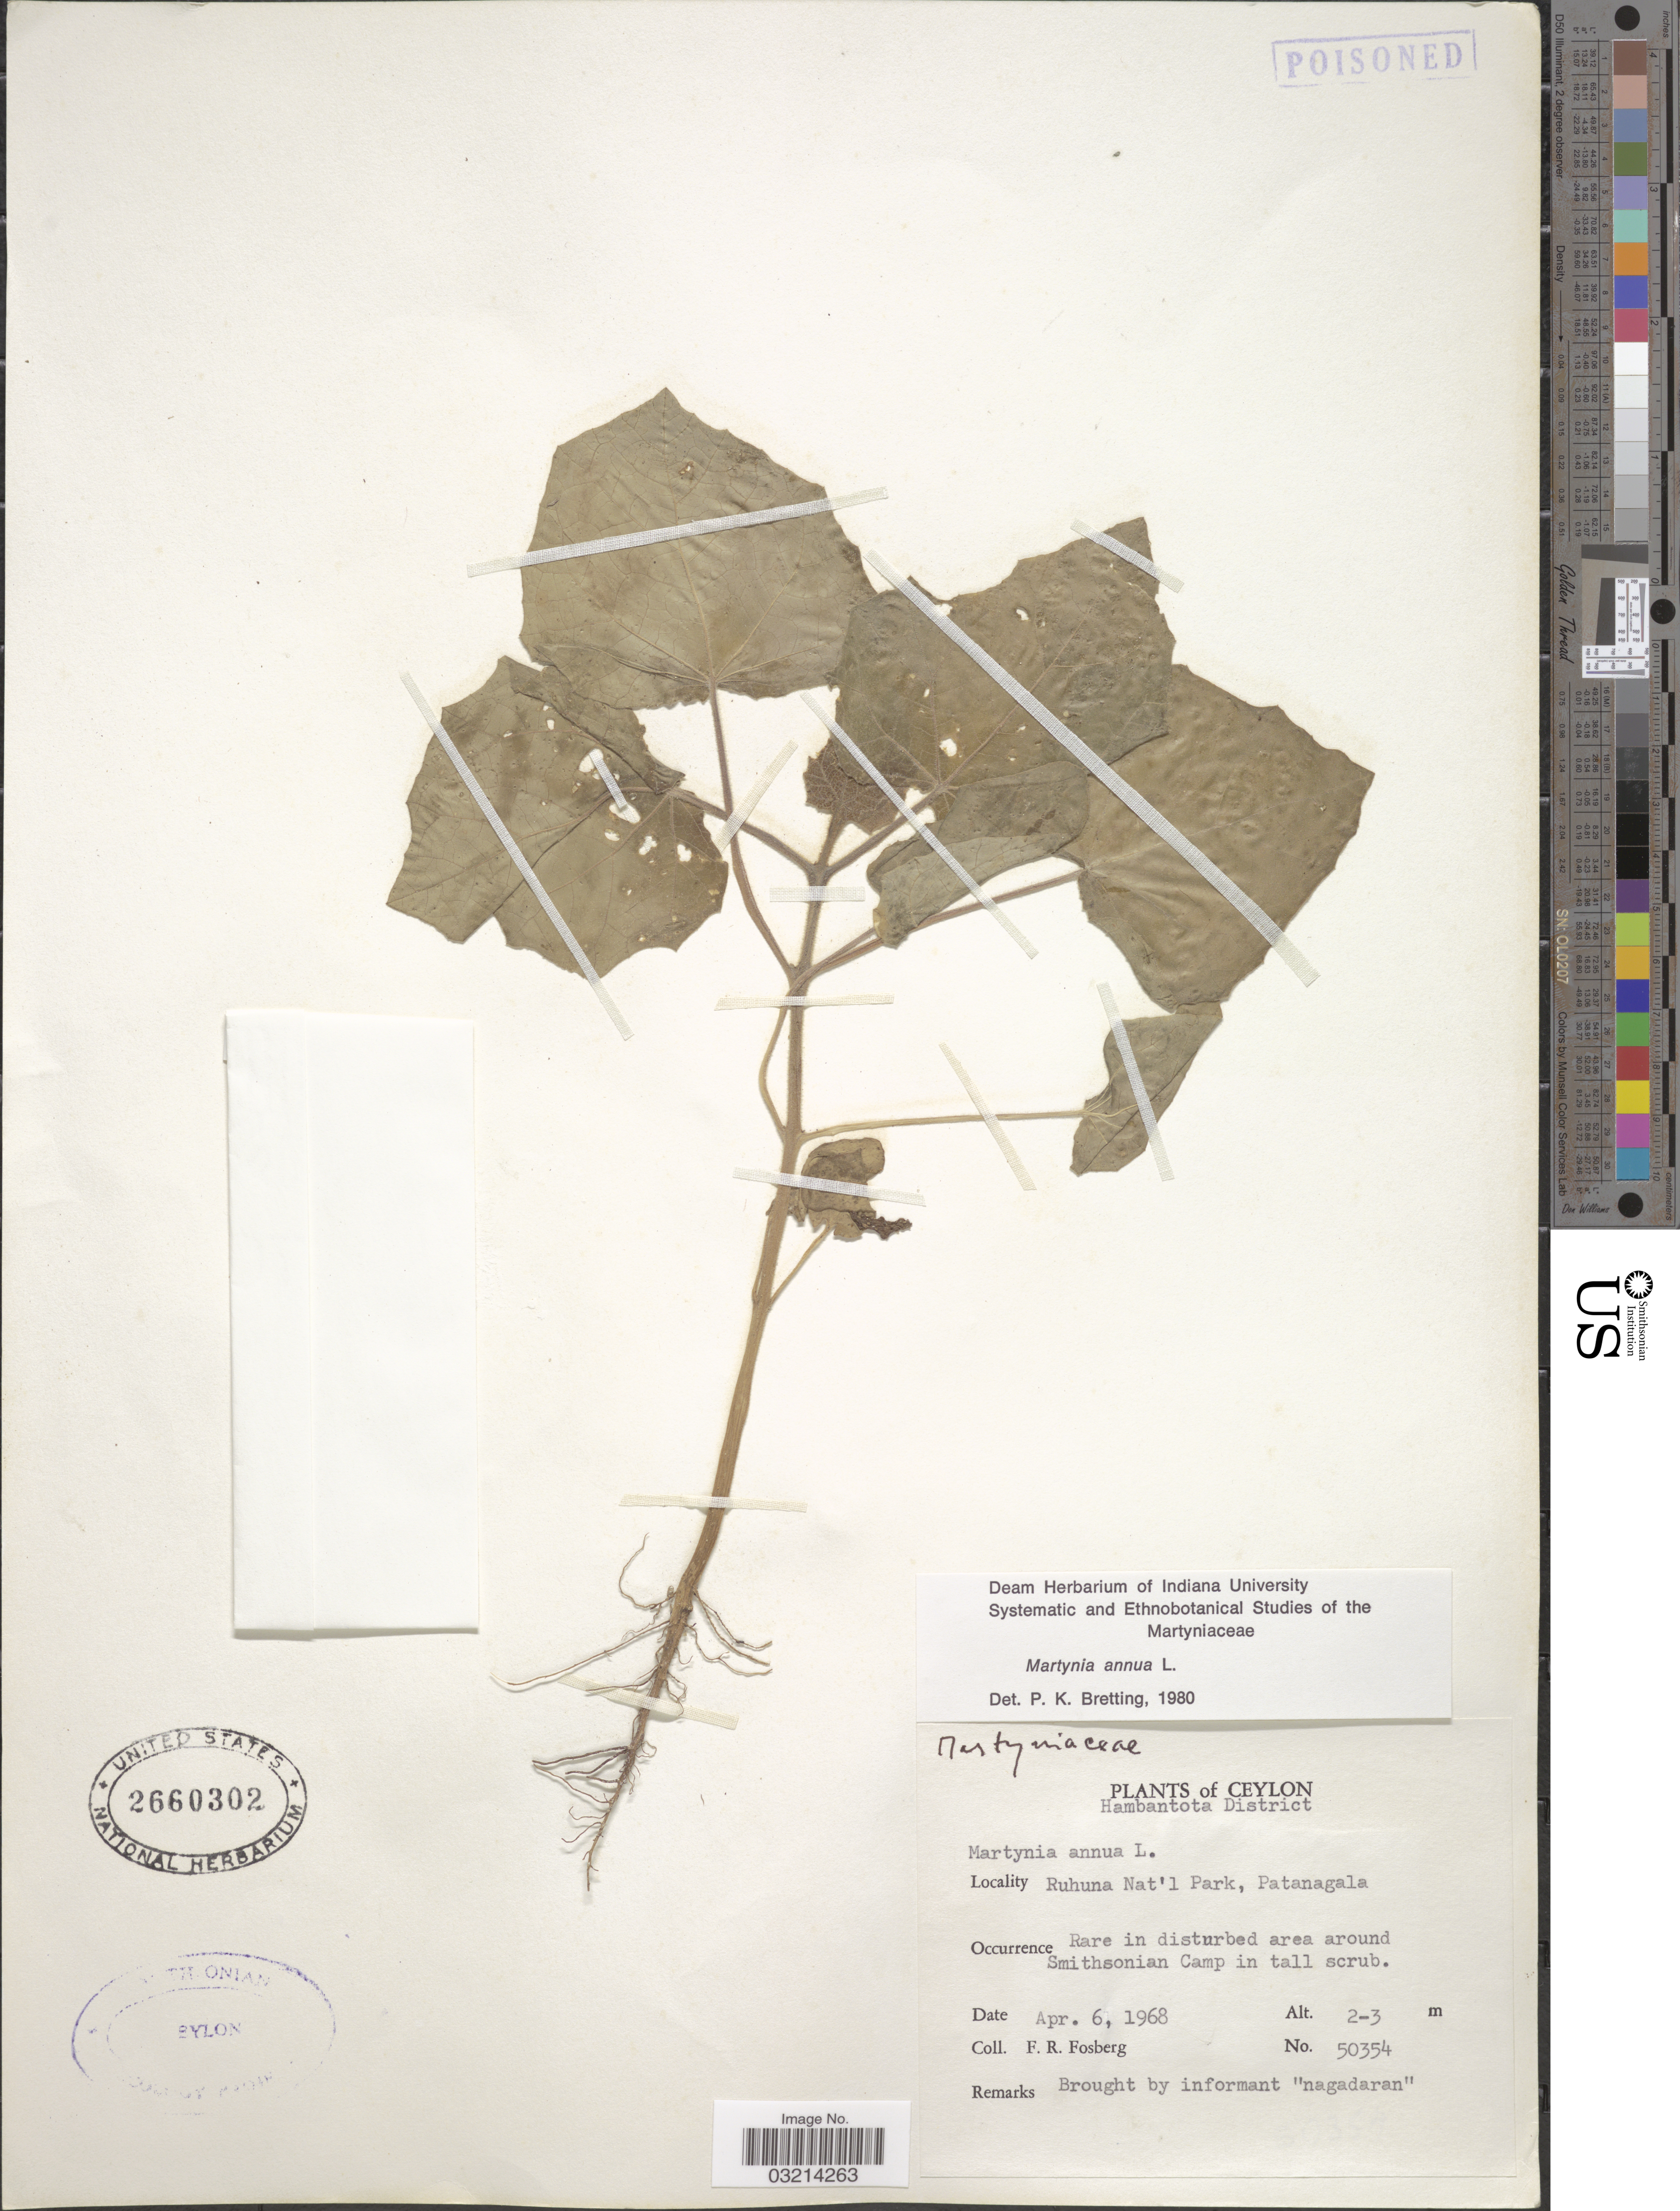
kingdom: Plantae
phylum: Tracheophyta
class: Magnoliopsida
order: Lamiales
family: Martyniaceae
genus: Martynia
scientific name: Martynia annua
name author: L.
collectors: F. R. Fosberg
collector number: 50354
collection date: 1968-04-06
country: Sri Lanka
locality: Ceylon. Hambantota District. Ruhuna Nat'l Park, Patanagala.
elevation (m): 2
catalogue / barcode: US 2660302